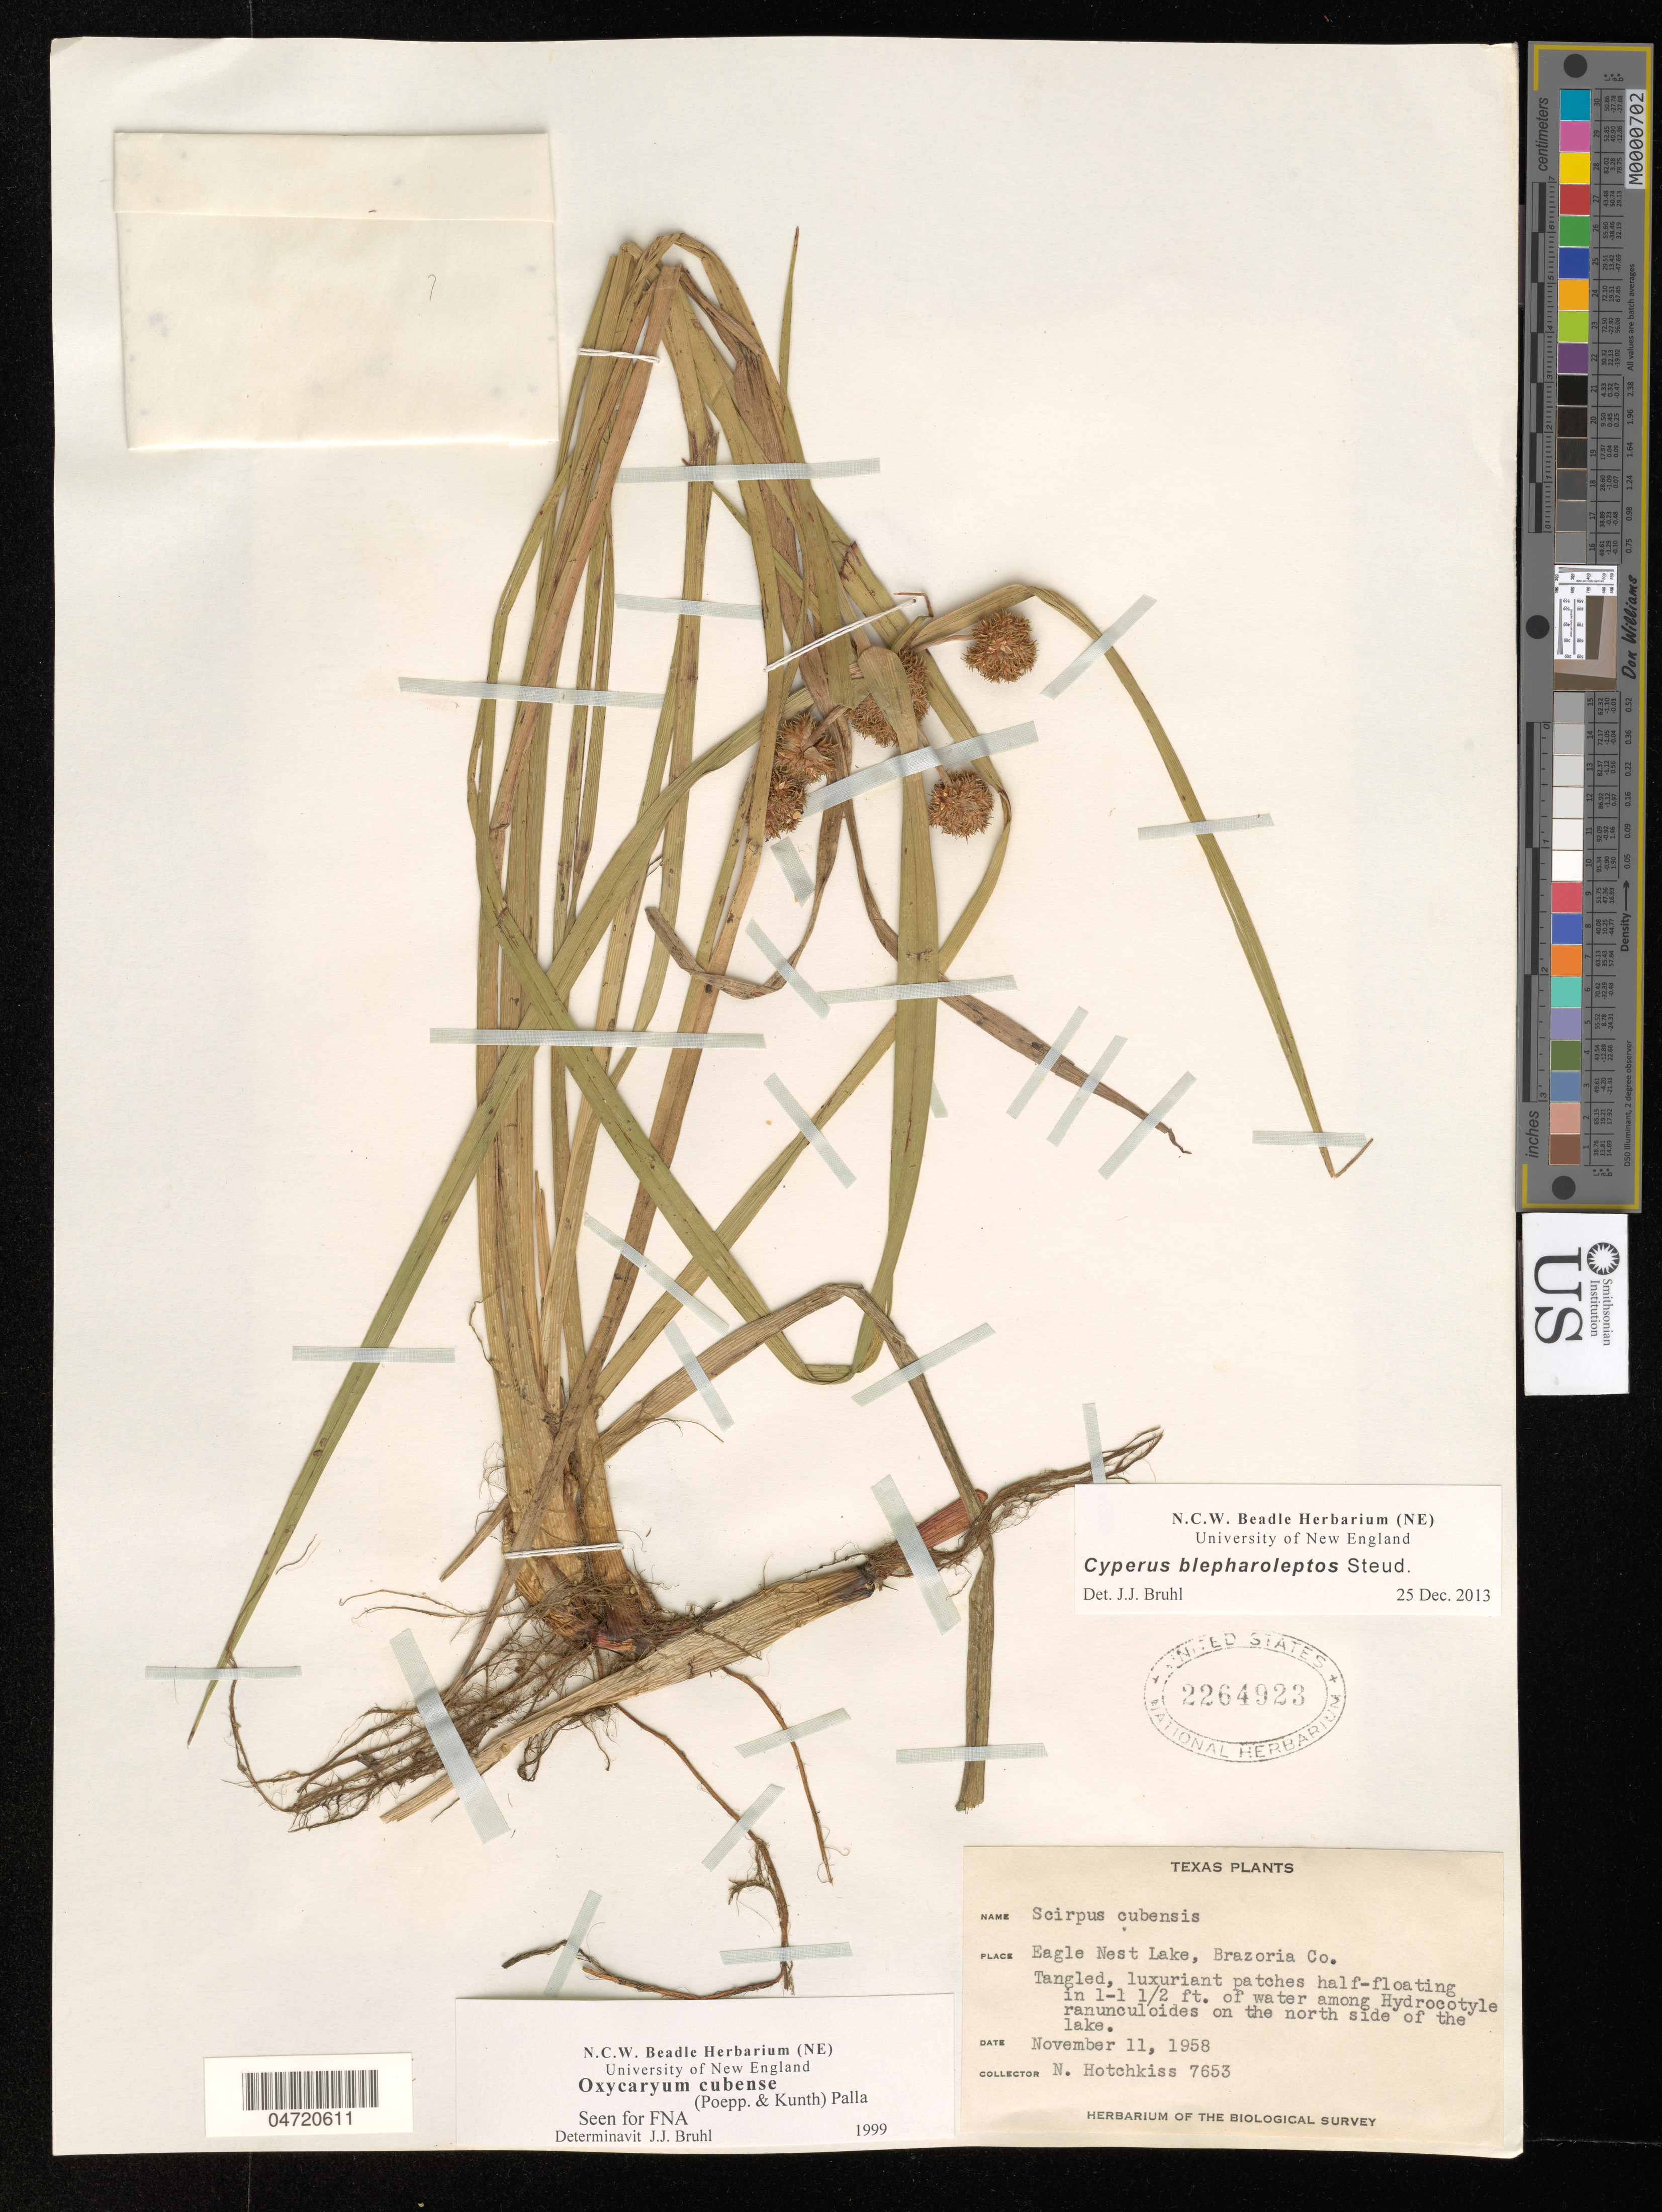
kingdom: Plantae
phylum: Tracheophyta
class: Liliopsida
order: Poales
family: Cyperaceae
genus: Oxycaryum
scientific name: Oxycaryum cubense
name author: (Poepp. & Kunth) Palla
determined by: Bruhl, J. J., (NE), University of New England (AUSTRALIA)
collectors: N. Hotchkiss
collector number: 7653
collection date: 1958-11-11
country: United States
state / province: Texas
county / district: Brazoria County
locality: Eagle Nest Lake, on the N side of the lake.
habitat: Half-floating in 1 - 1.5 ft of water among the Hydrocotyle ranunculoides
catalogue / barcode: US 2264923